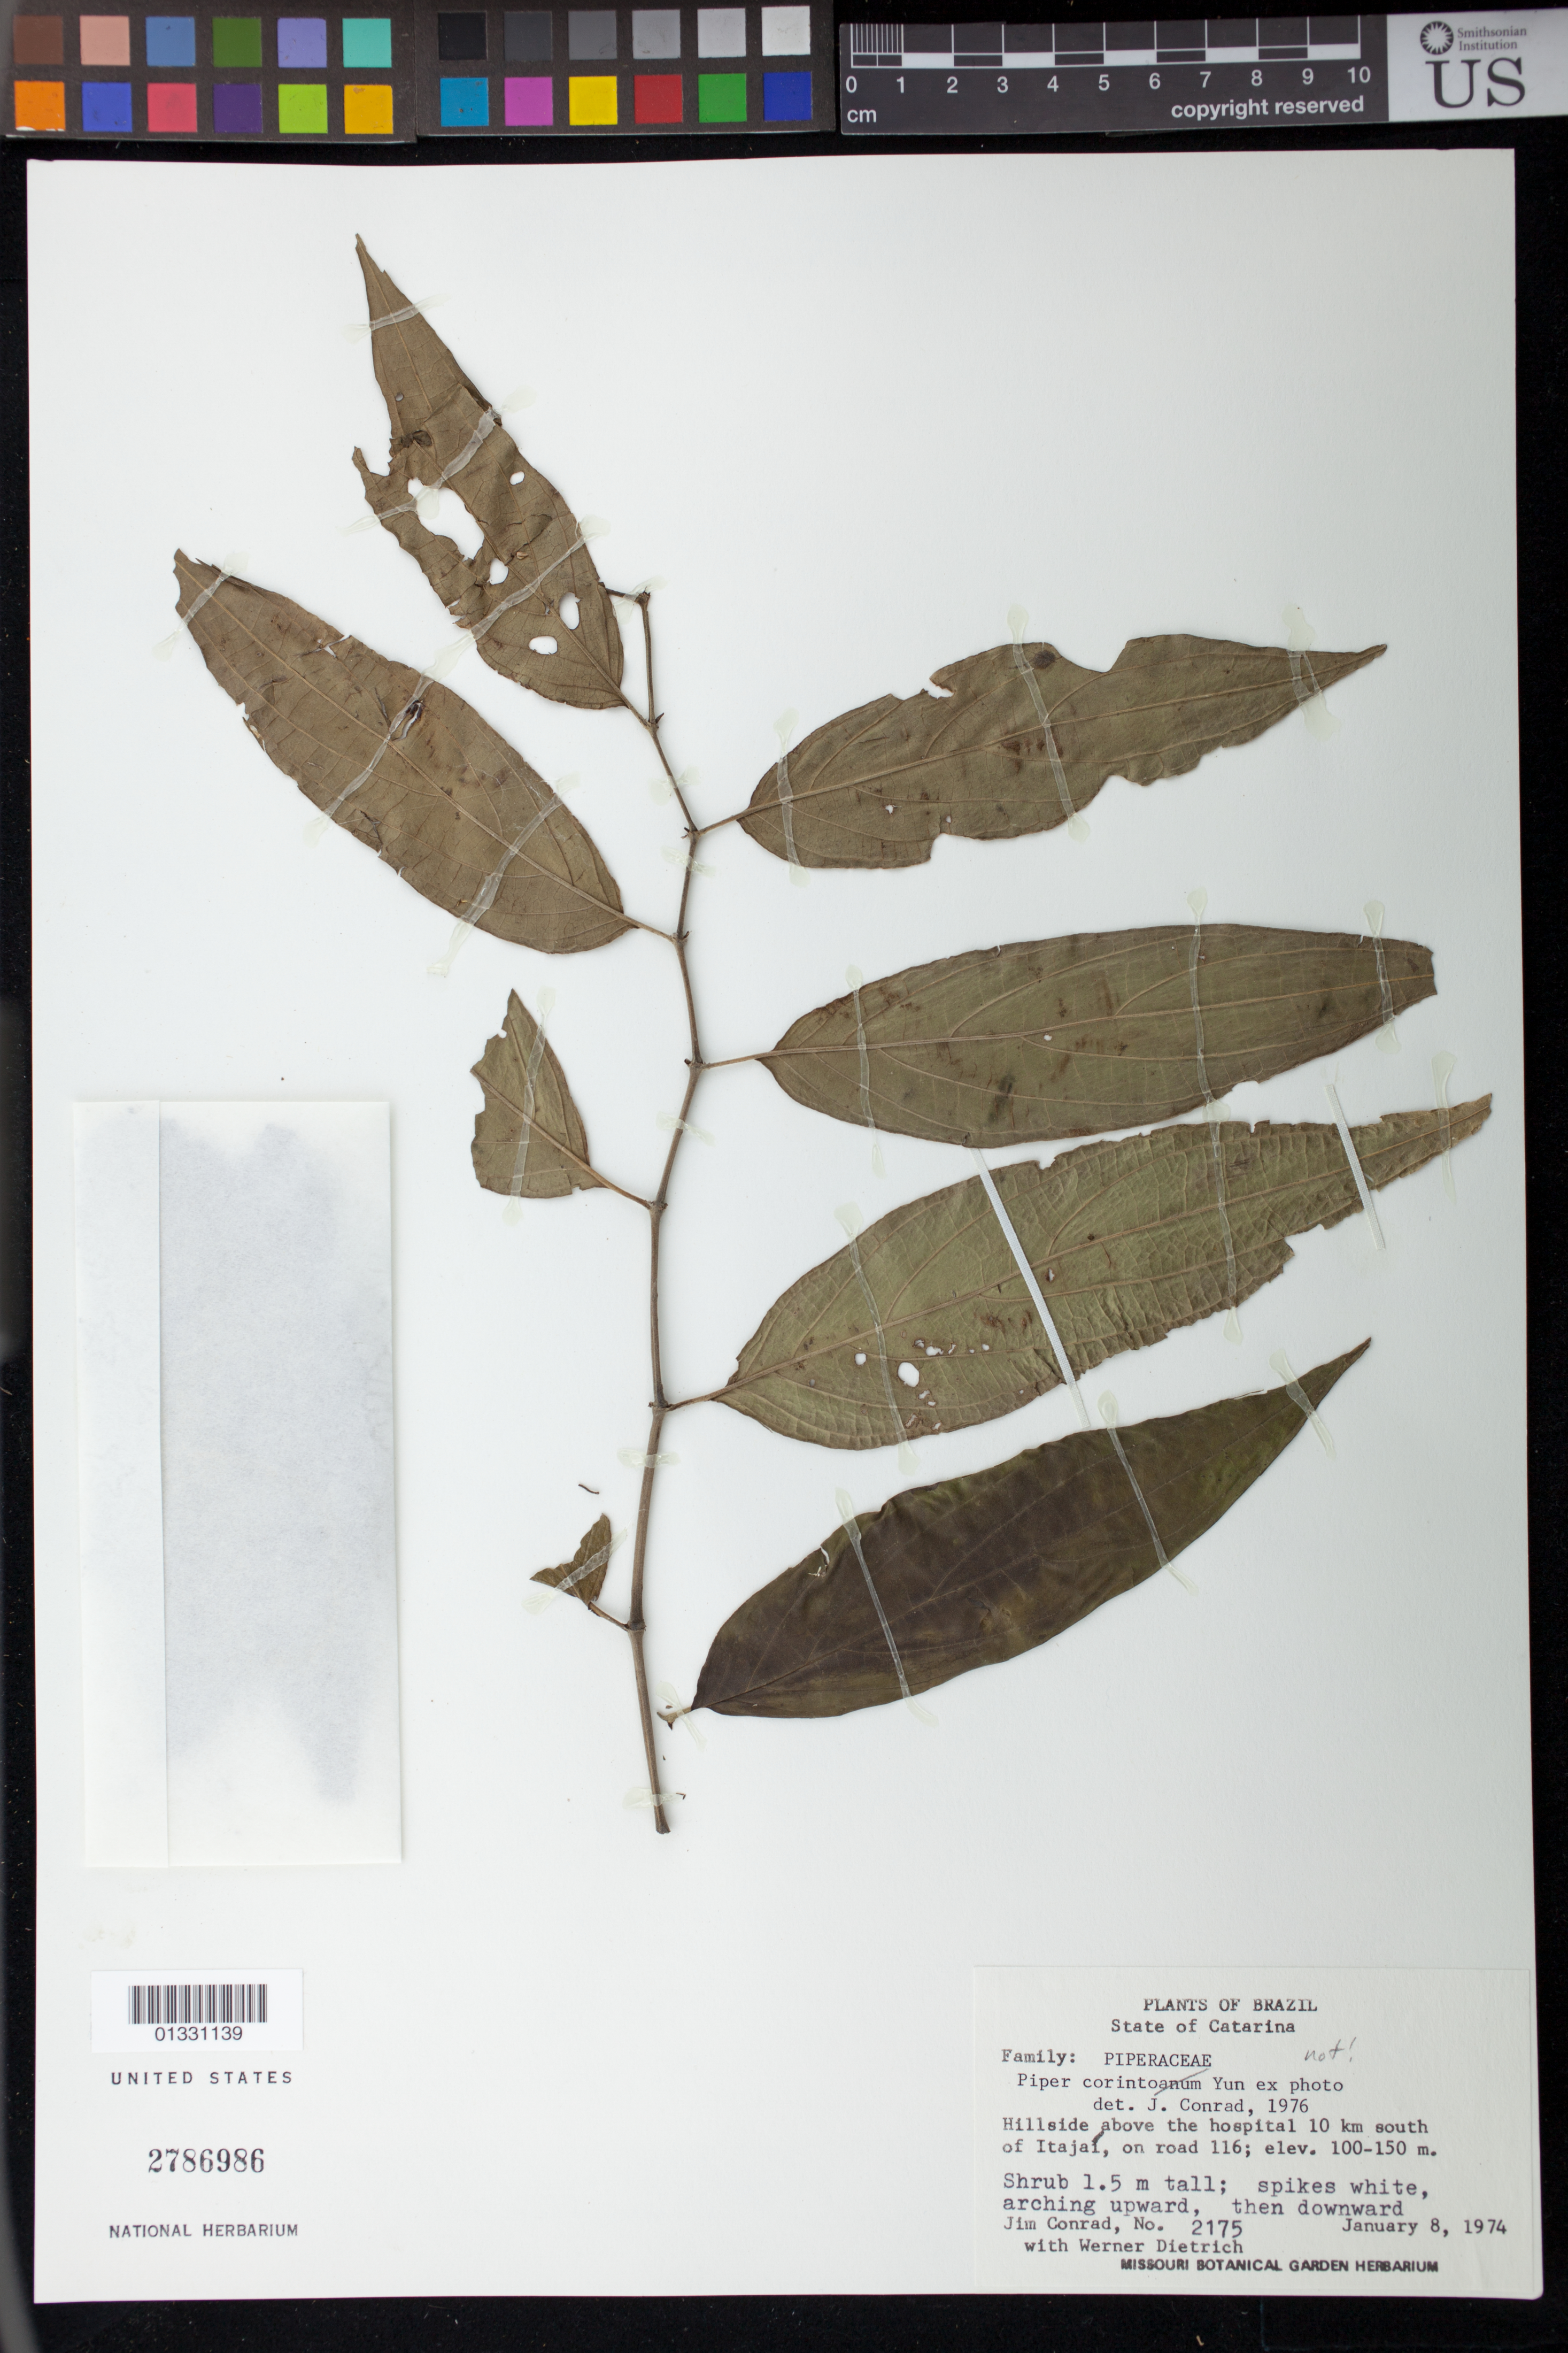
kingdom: Plantae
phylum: Tracheophyta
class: Magnoliopsida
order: Piperales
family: Piperaceae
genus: Piper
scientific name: Piper sp.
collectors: J. Conrad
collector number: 2175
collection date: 1974-01-08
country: Brazil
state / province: Santa Catarina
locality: Hillside above the hospital 10km south of Itajaí, on road 116.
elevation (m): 100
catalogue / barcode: US 2786986